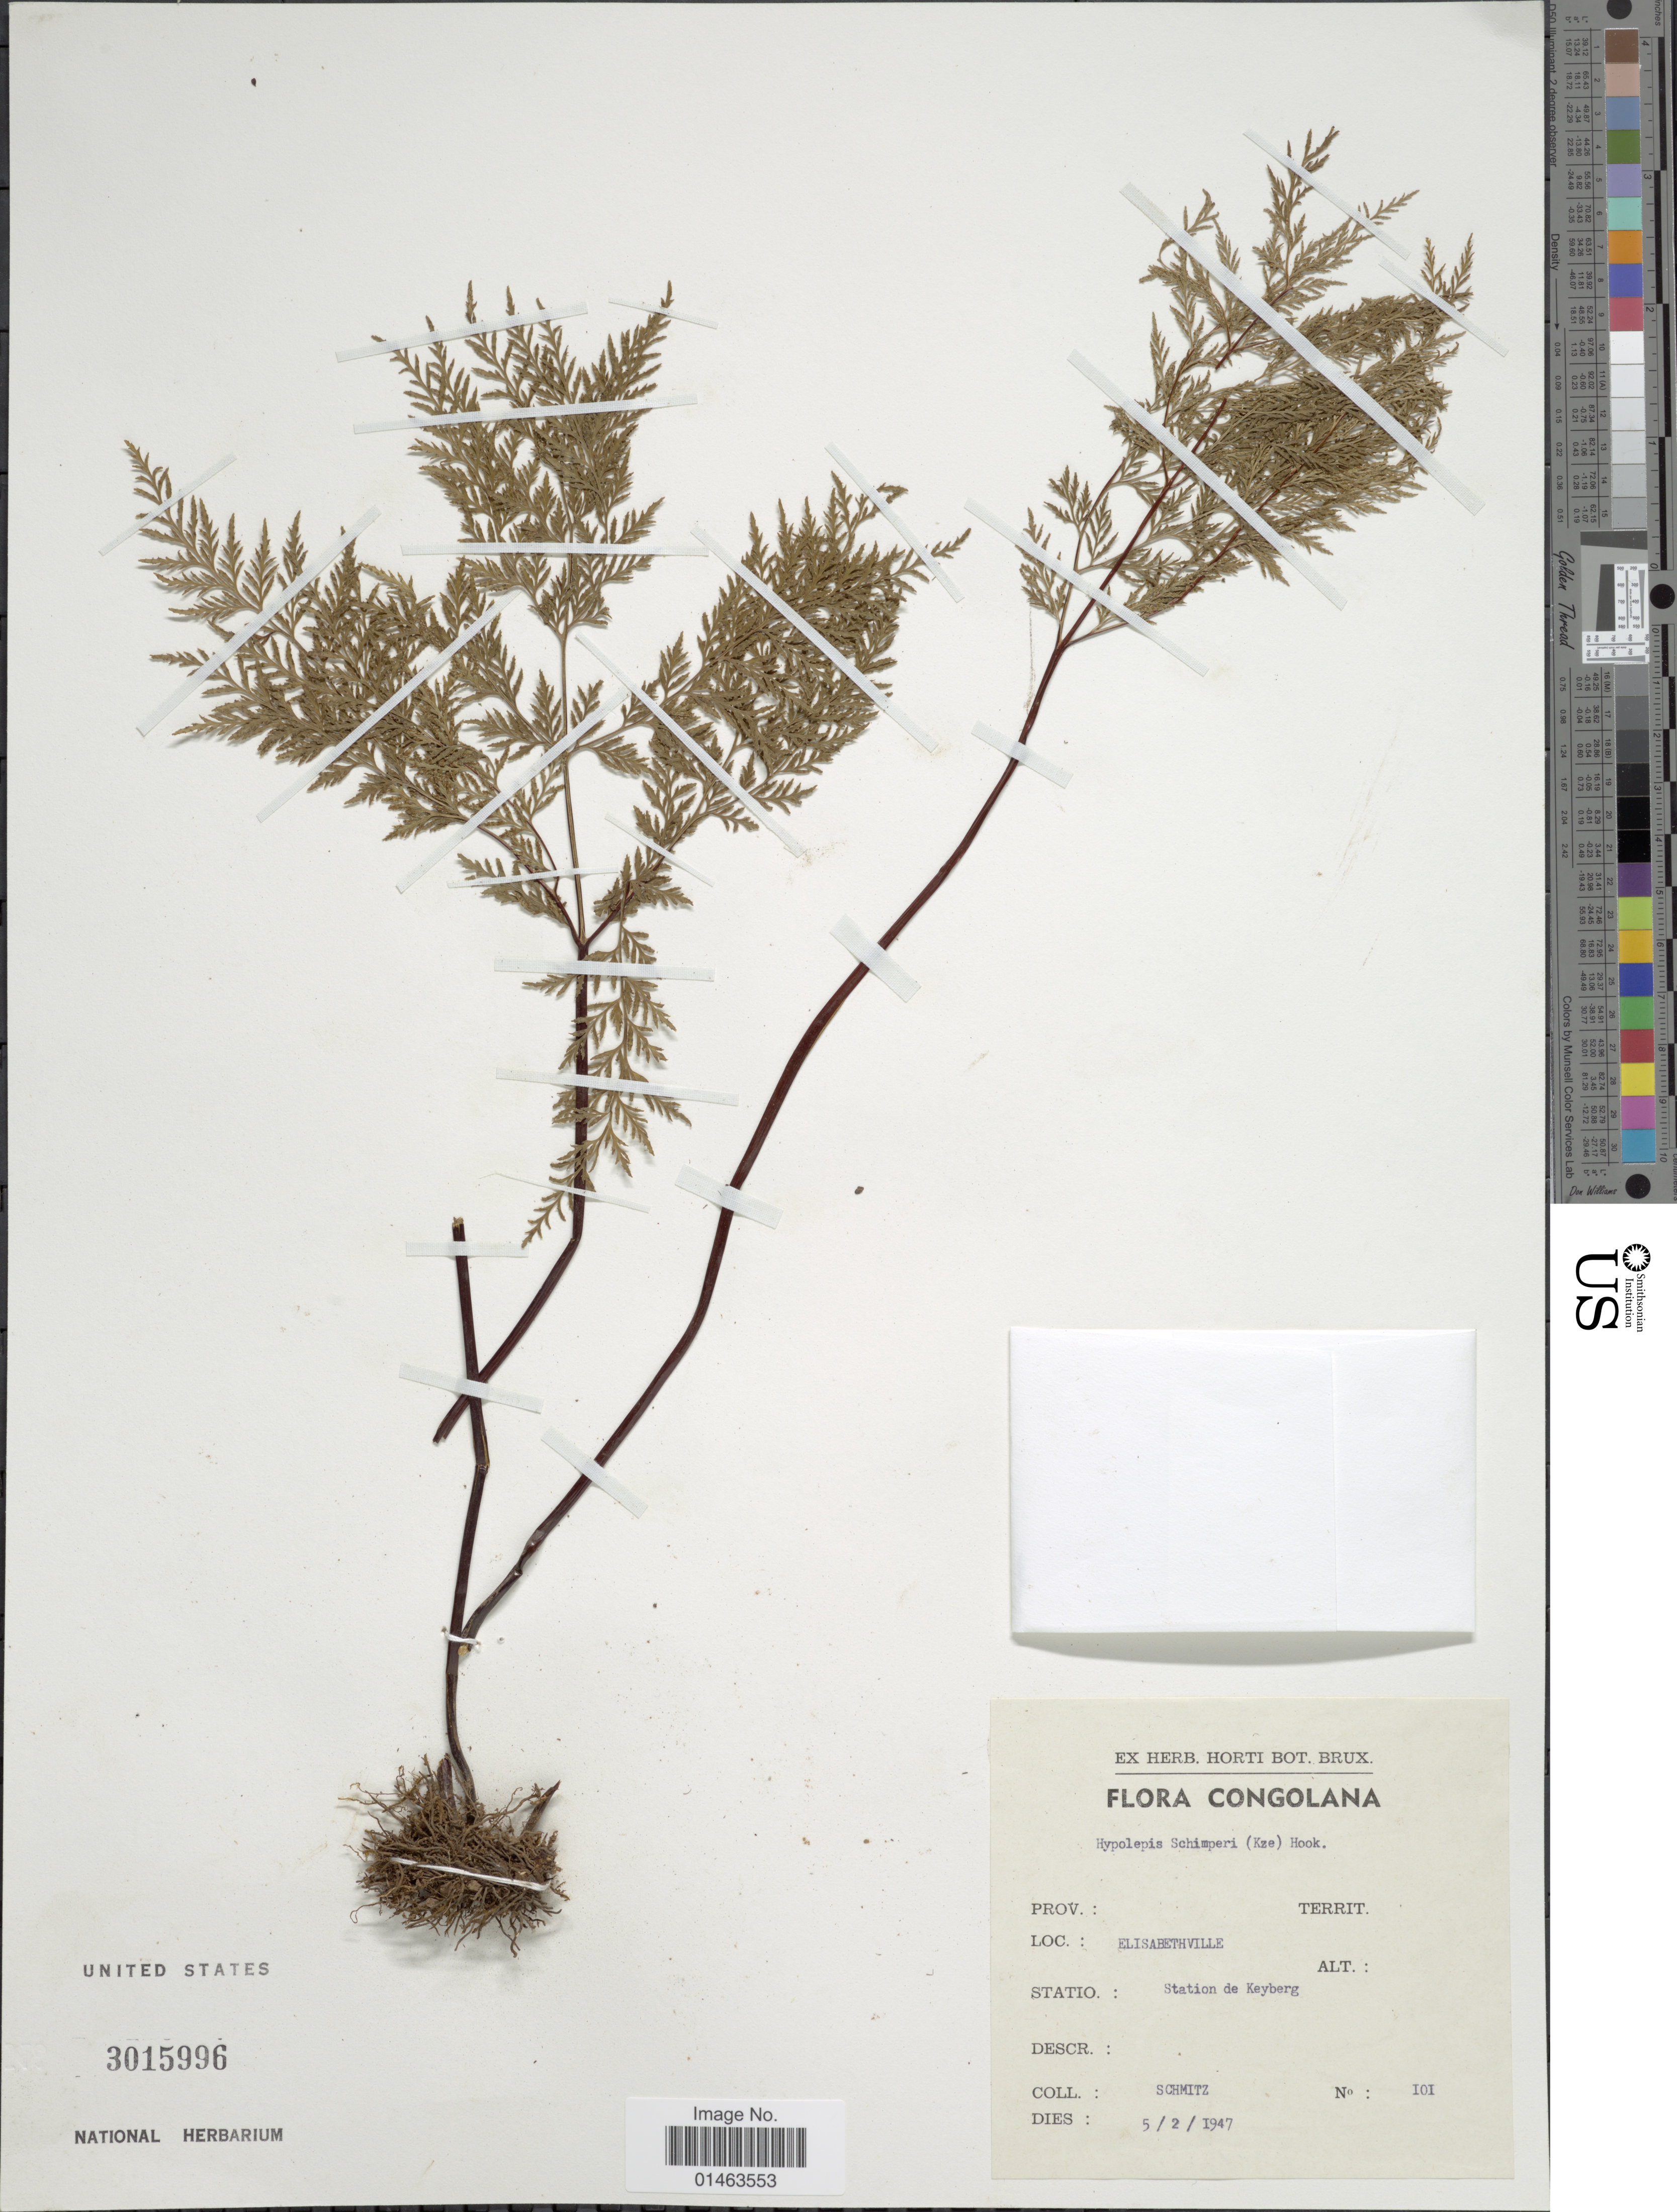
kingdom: Plantae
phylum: Tracheophyta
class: Polypodiopsida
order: Polypodiales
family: Dennstaedtiaceae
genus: Hypolepis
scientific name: Hypolepis schimperi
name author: (Kunze) Hook.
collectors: Schmitz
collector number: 101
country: Congo, Democratic Republic of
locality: Congolana, Elisabethville, Station de Keyberg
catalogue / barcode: US 3015996